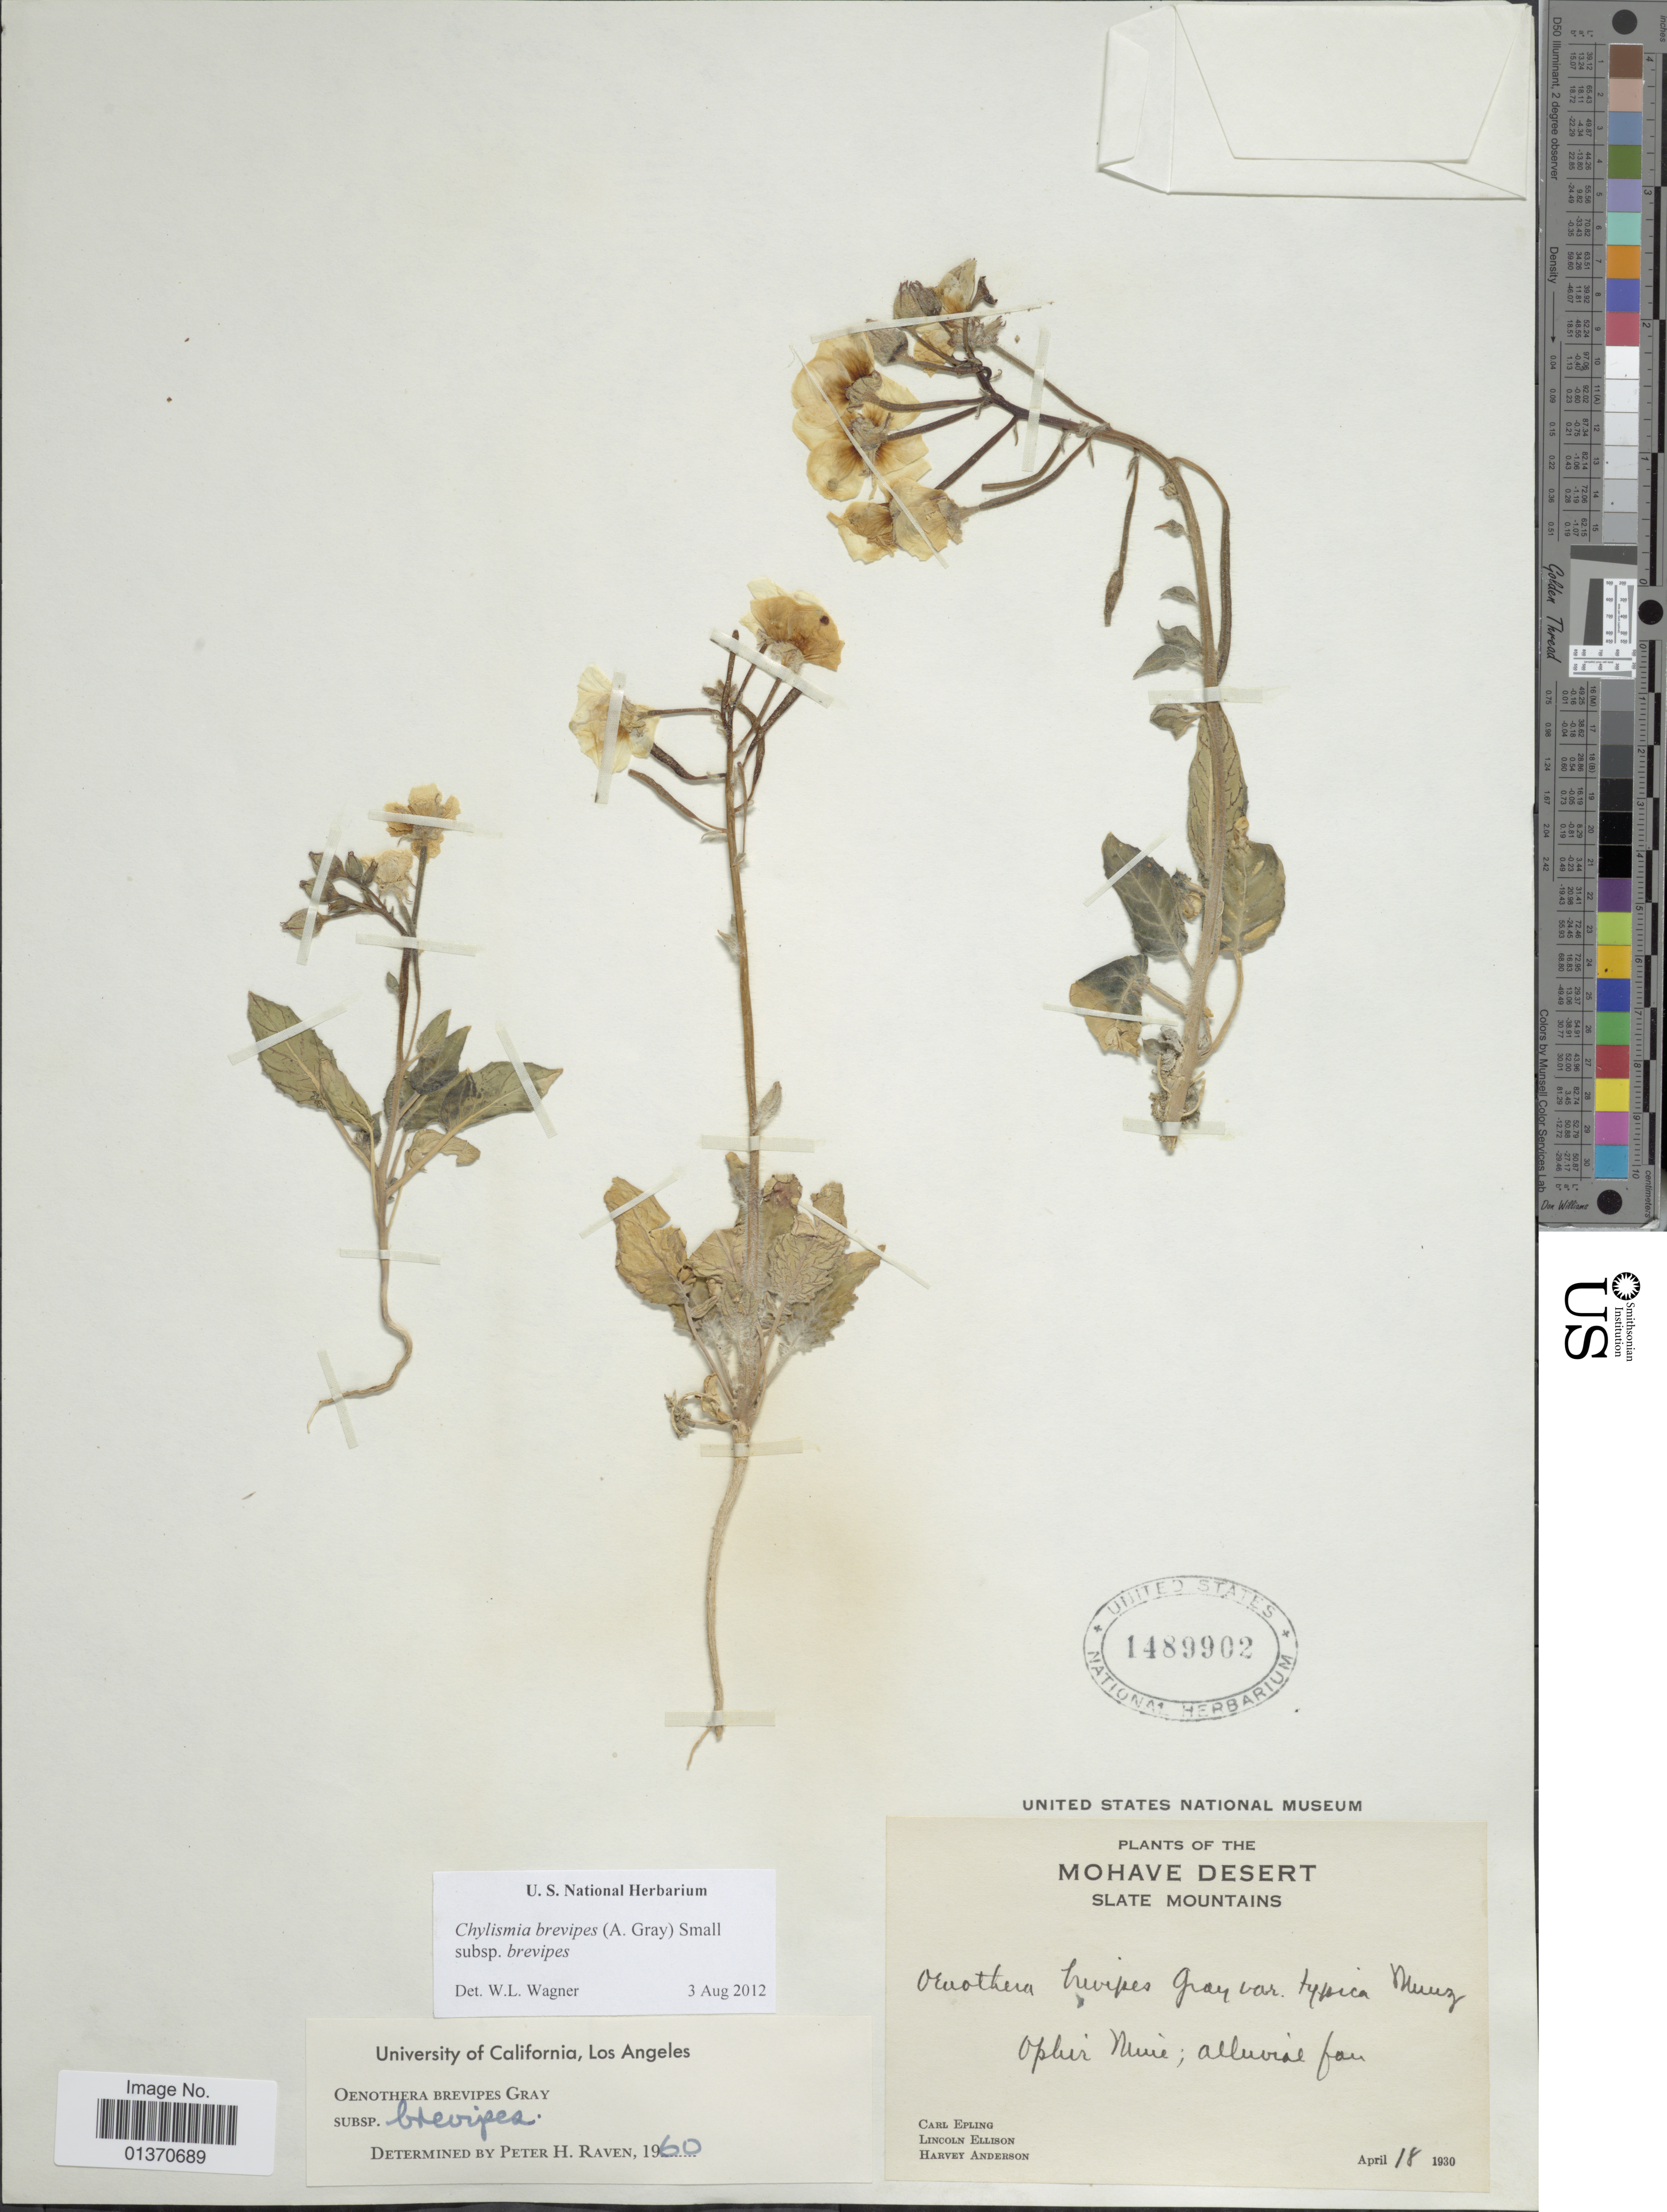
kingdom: Plantae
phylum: Tracheophyta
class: Magnoliopsida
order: Myrtales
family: Onagraceae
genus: Chylismia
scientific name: Chylismia brevipes subsp. brevipes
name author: (A. Gray) Small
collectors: C. C. Epling, L. Ellison & H. Anderson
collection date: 1930-04-18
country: United States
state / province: Nevada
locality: Mohave Desert, Slate Mountains, Ophir Mine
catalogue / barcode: US 1489902